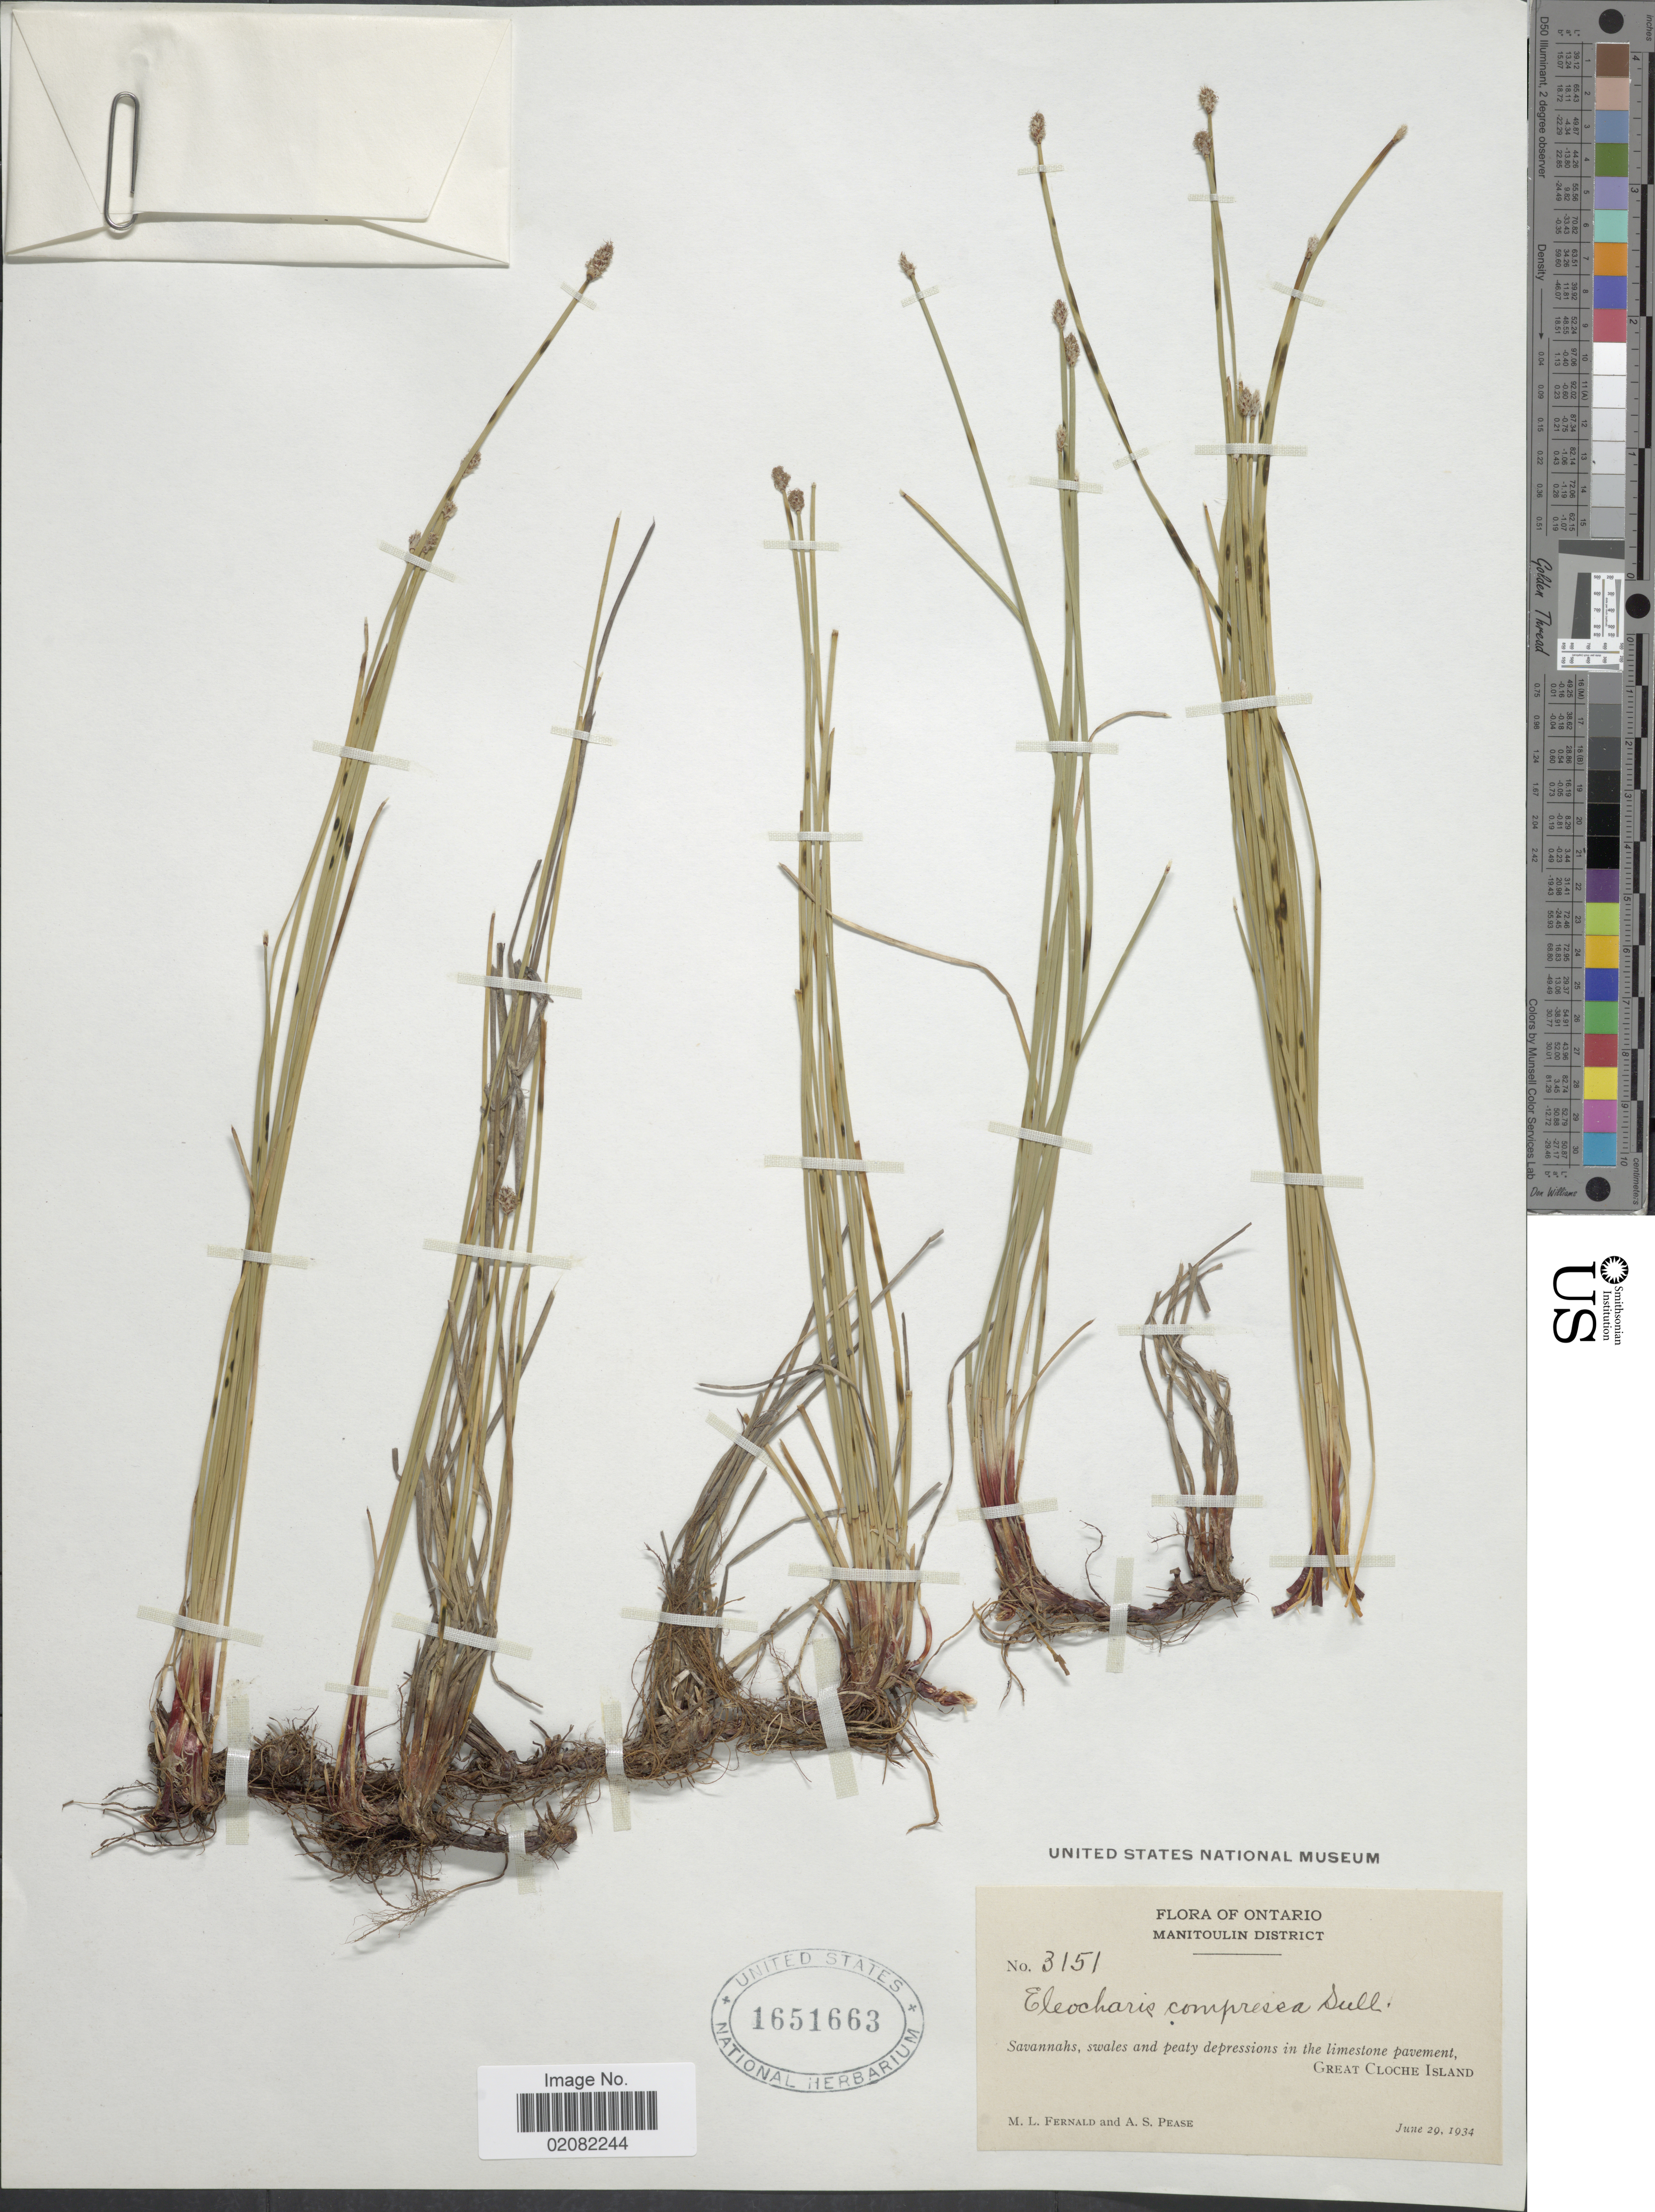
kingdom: Plantae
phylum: Tracheophyta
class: Liliopsida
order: Poales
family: Cyperaceae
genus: Eleocharis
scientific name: Eleocharis compressa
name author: Sull.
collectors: M. L. Fernald & A. S. Pease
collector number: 3151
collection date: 1934-06-29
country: Canada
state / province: Ontario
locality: Manitoulin District, Great Cloche Island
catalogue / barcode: US 1651663